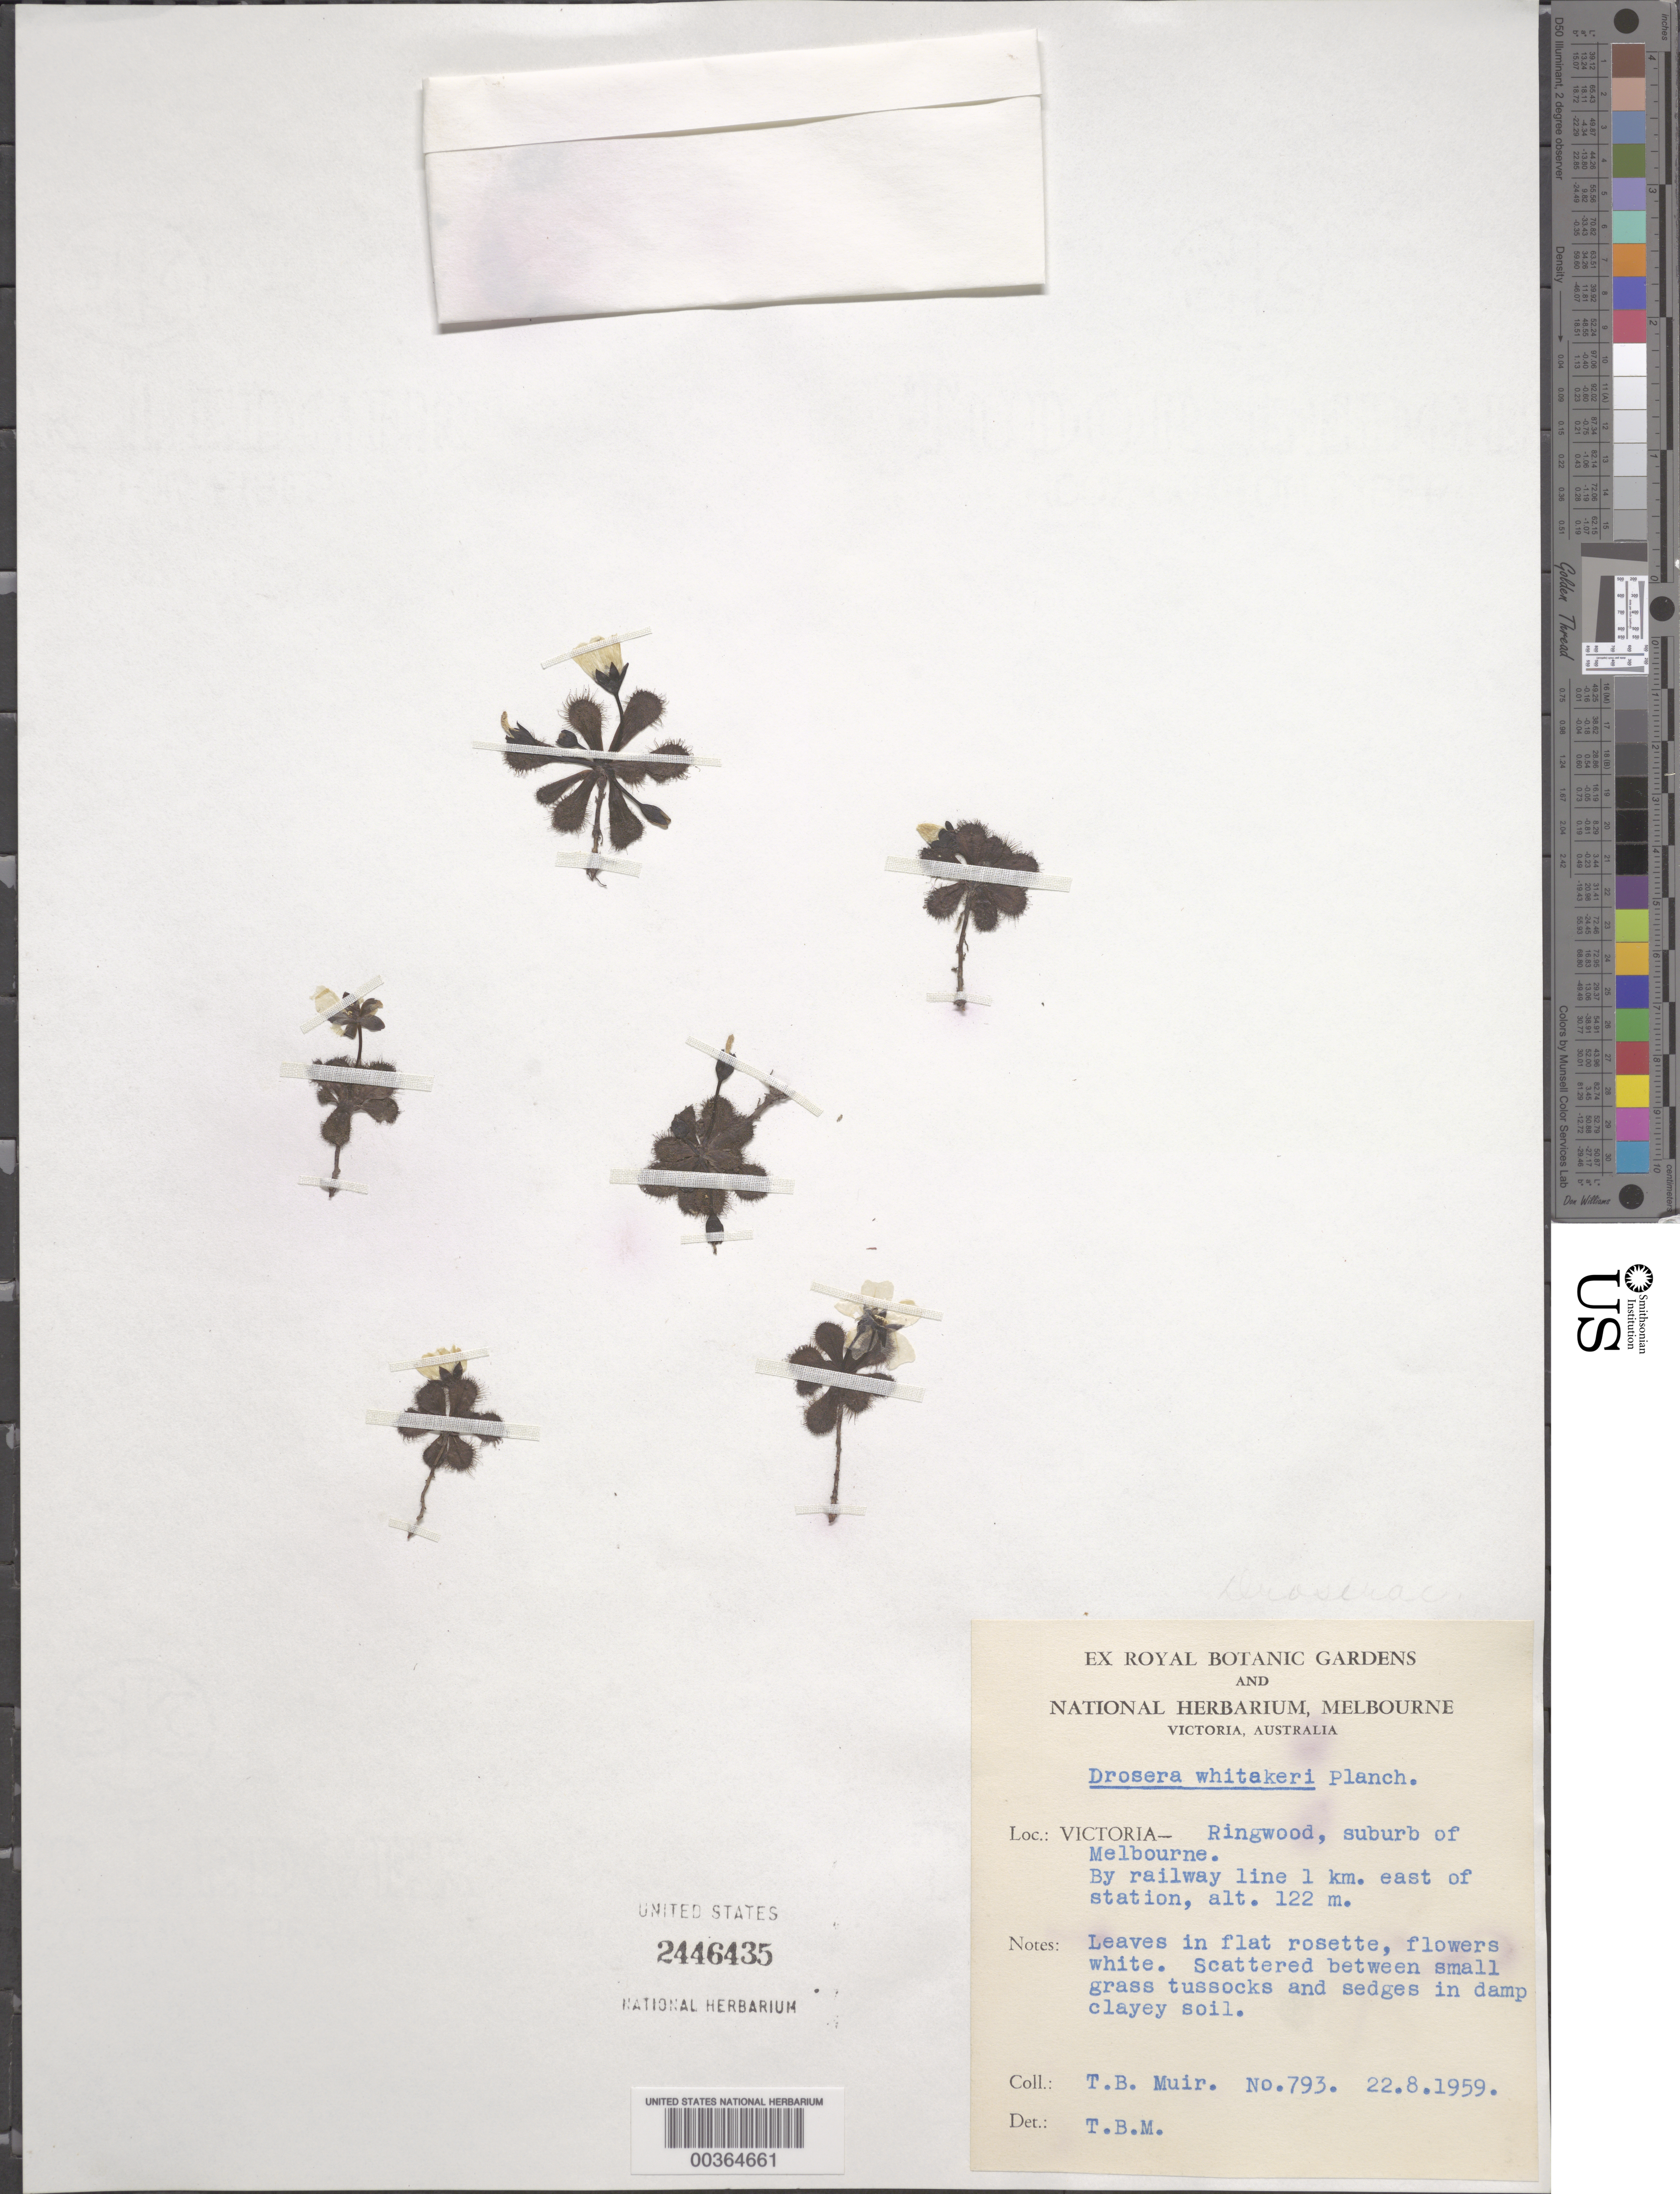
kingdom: Plantae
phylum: Tracheophyta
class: Magnoliopsida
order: Caryophyllales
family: Droseraceae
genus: Drosera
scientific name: Drosera whittakeri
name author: Planch.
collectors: T. Muir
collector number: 793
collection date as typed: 22 Aug 1959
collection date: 1959-08-22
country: Australia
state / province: Victoria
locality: Ringwood, suburb of melbourne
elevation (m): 122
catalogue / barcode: US 2446435